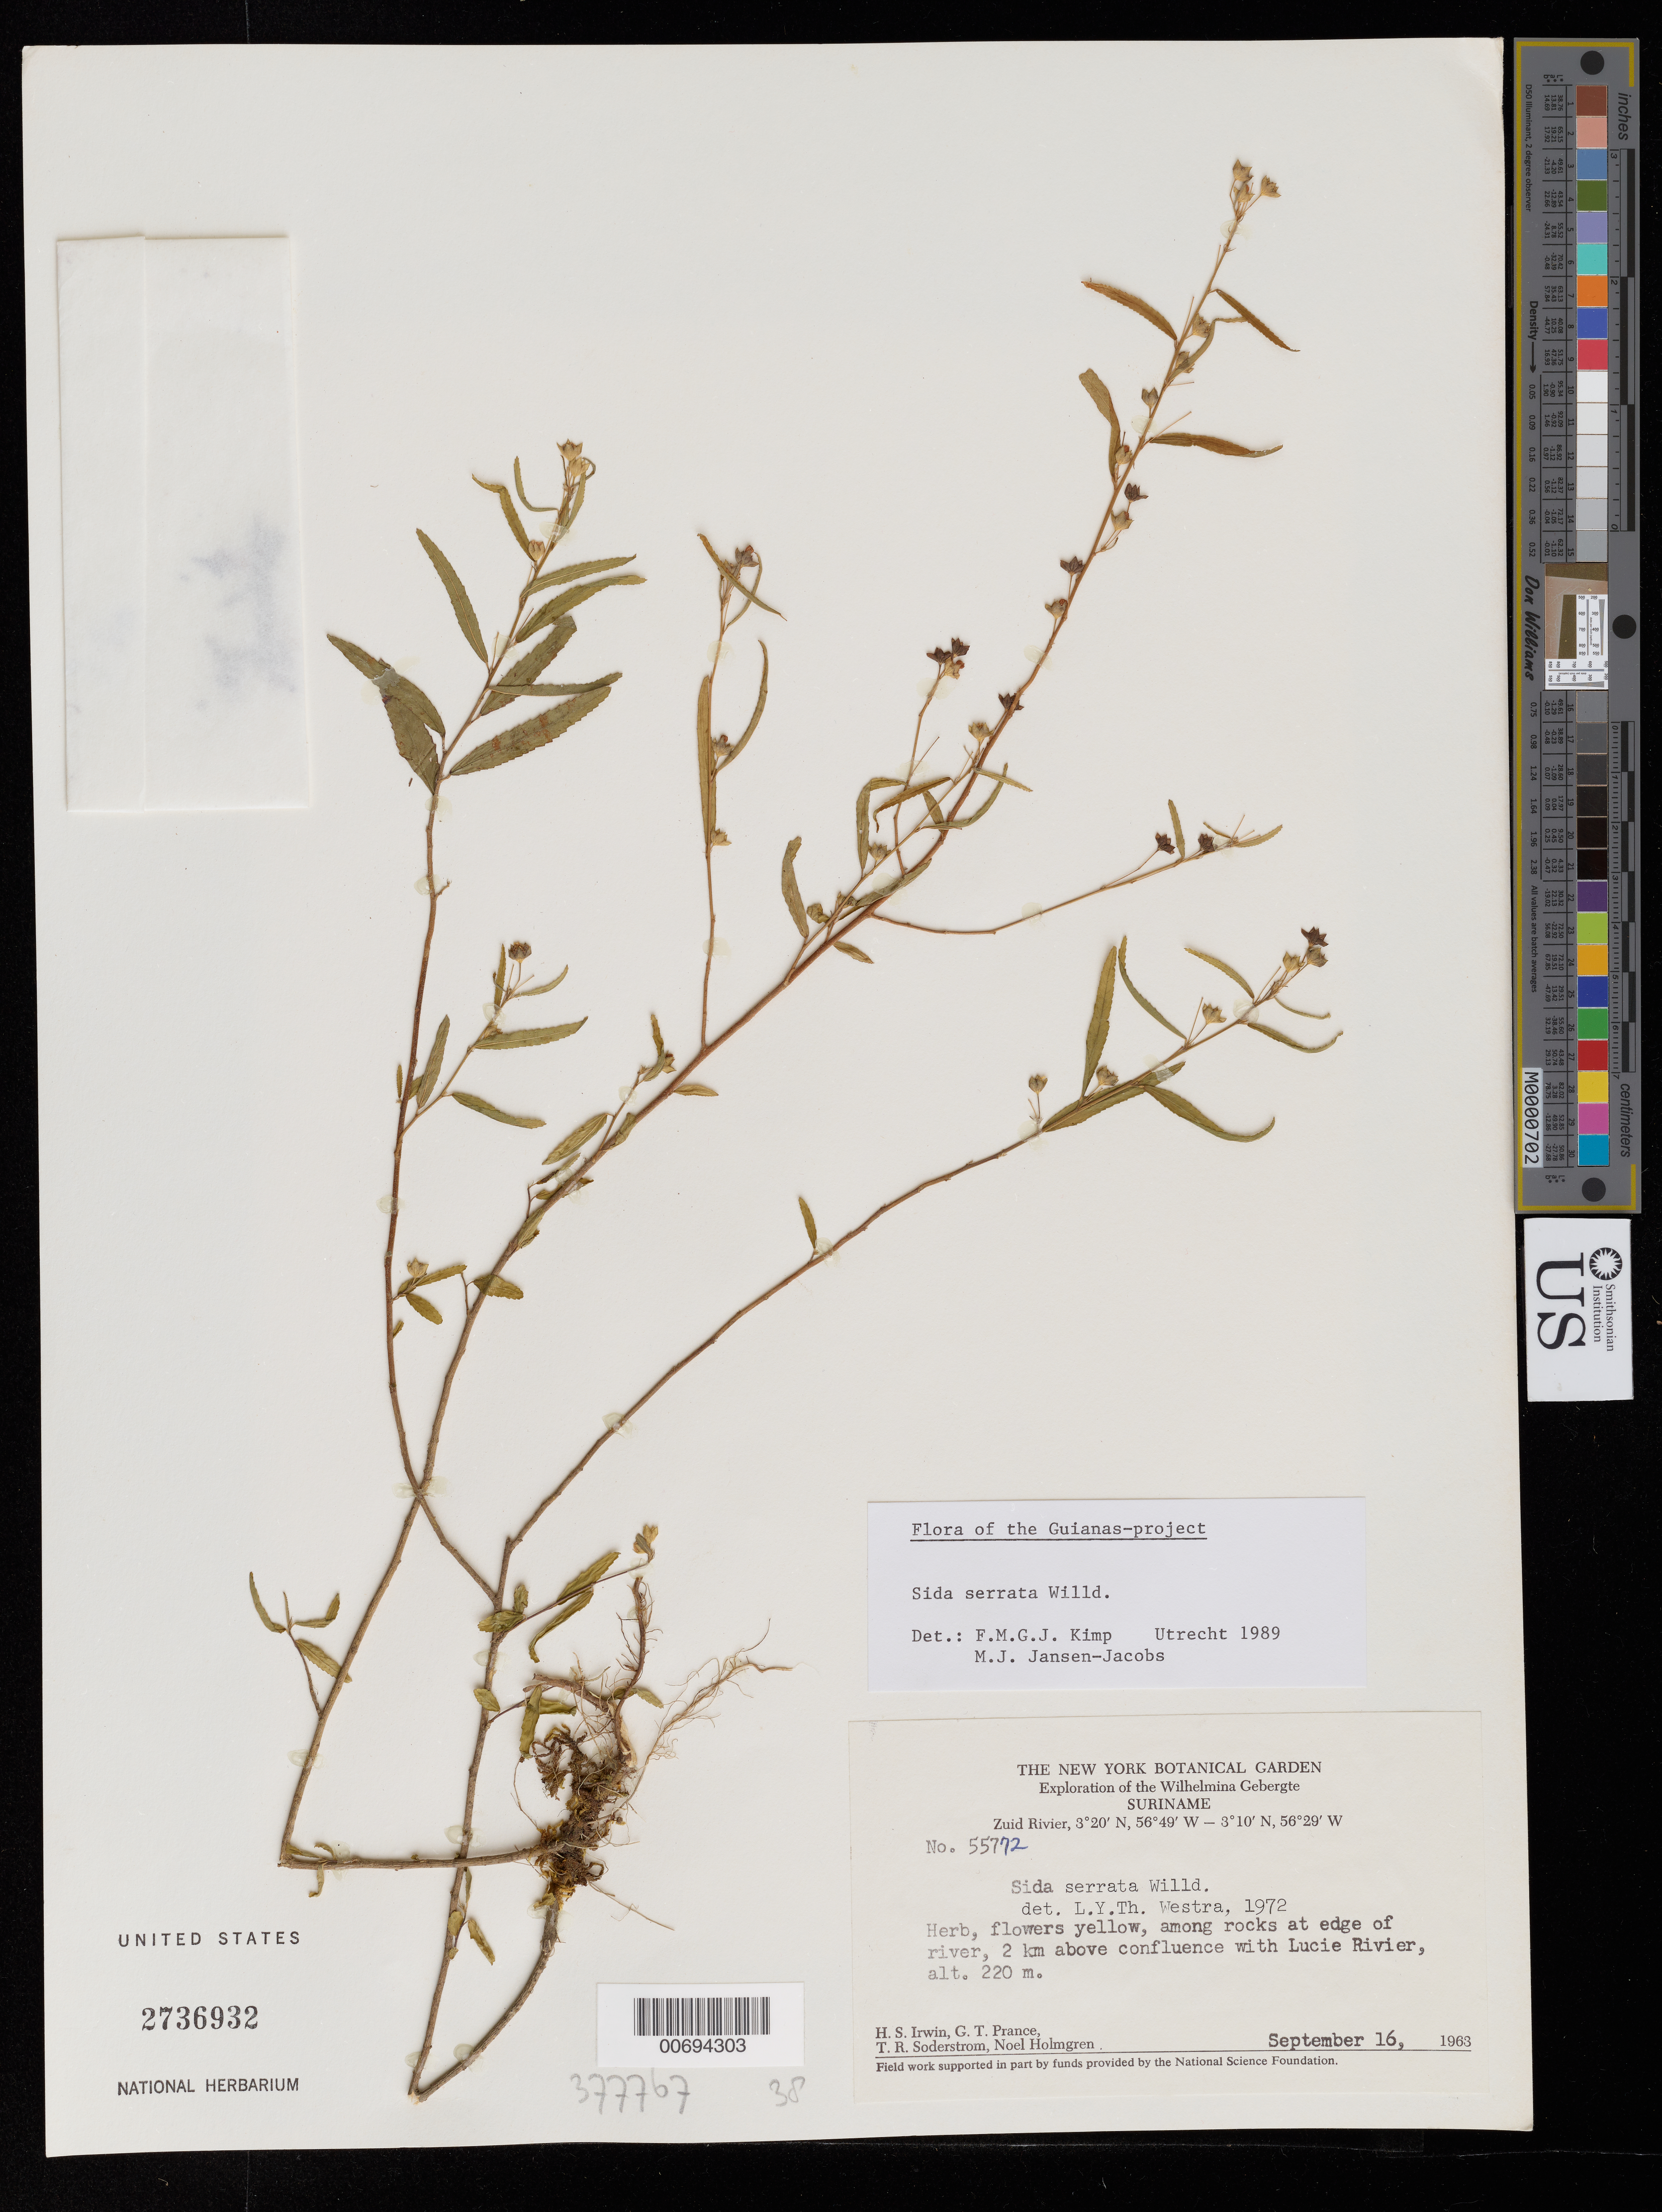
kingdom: Plantae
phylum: Tracheophyta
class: Magnoliopsida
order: Malvales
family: Malvaceae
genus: Sida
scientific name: Sida serrata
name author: Willd. ex Spreng.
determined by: Kimp, F. M.; Jansen-Jacobs, M. J.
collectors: H. Irwin, G. T. Prance, T. R. Soderstrom & N. H. Holmgren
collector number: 55772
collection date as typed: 16-Sep-63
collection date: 1963-09-16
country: Suriname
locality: Zuid River, 2 km above confluence with Lucie R., Wilhelmina Gebergte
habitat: Among rocks at edge of river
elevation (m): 220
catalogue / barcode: US 2736932